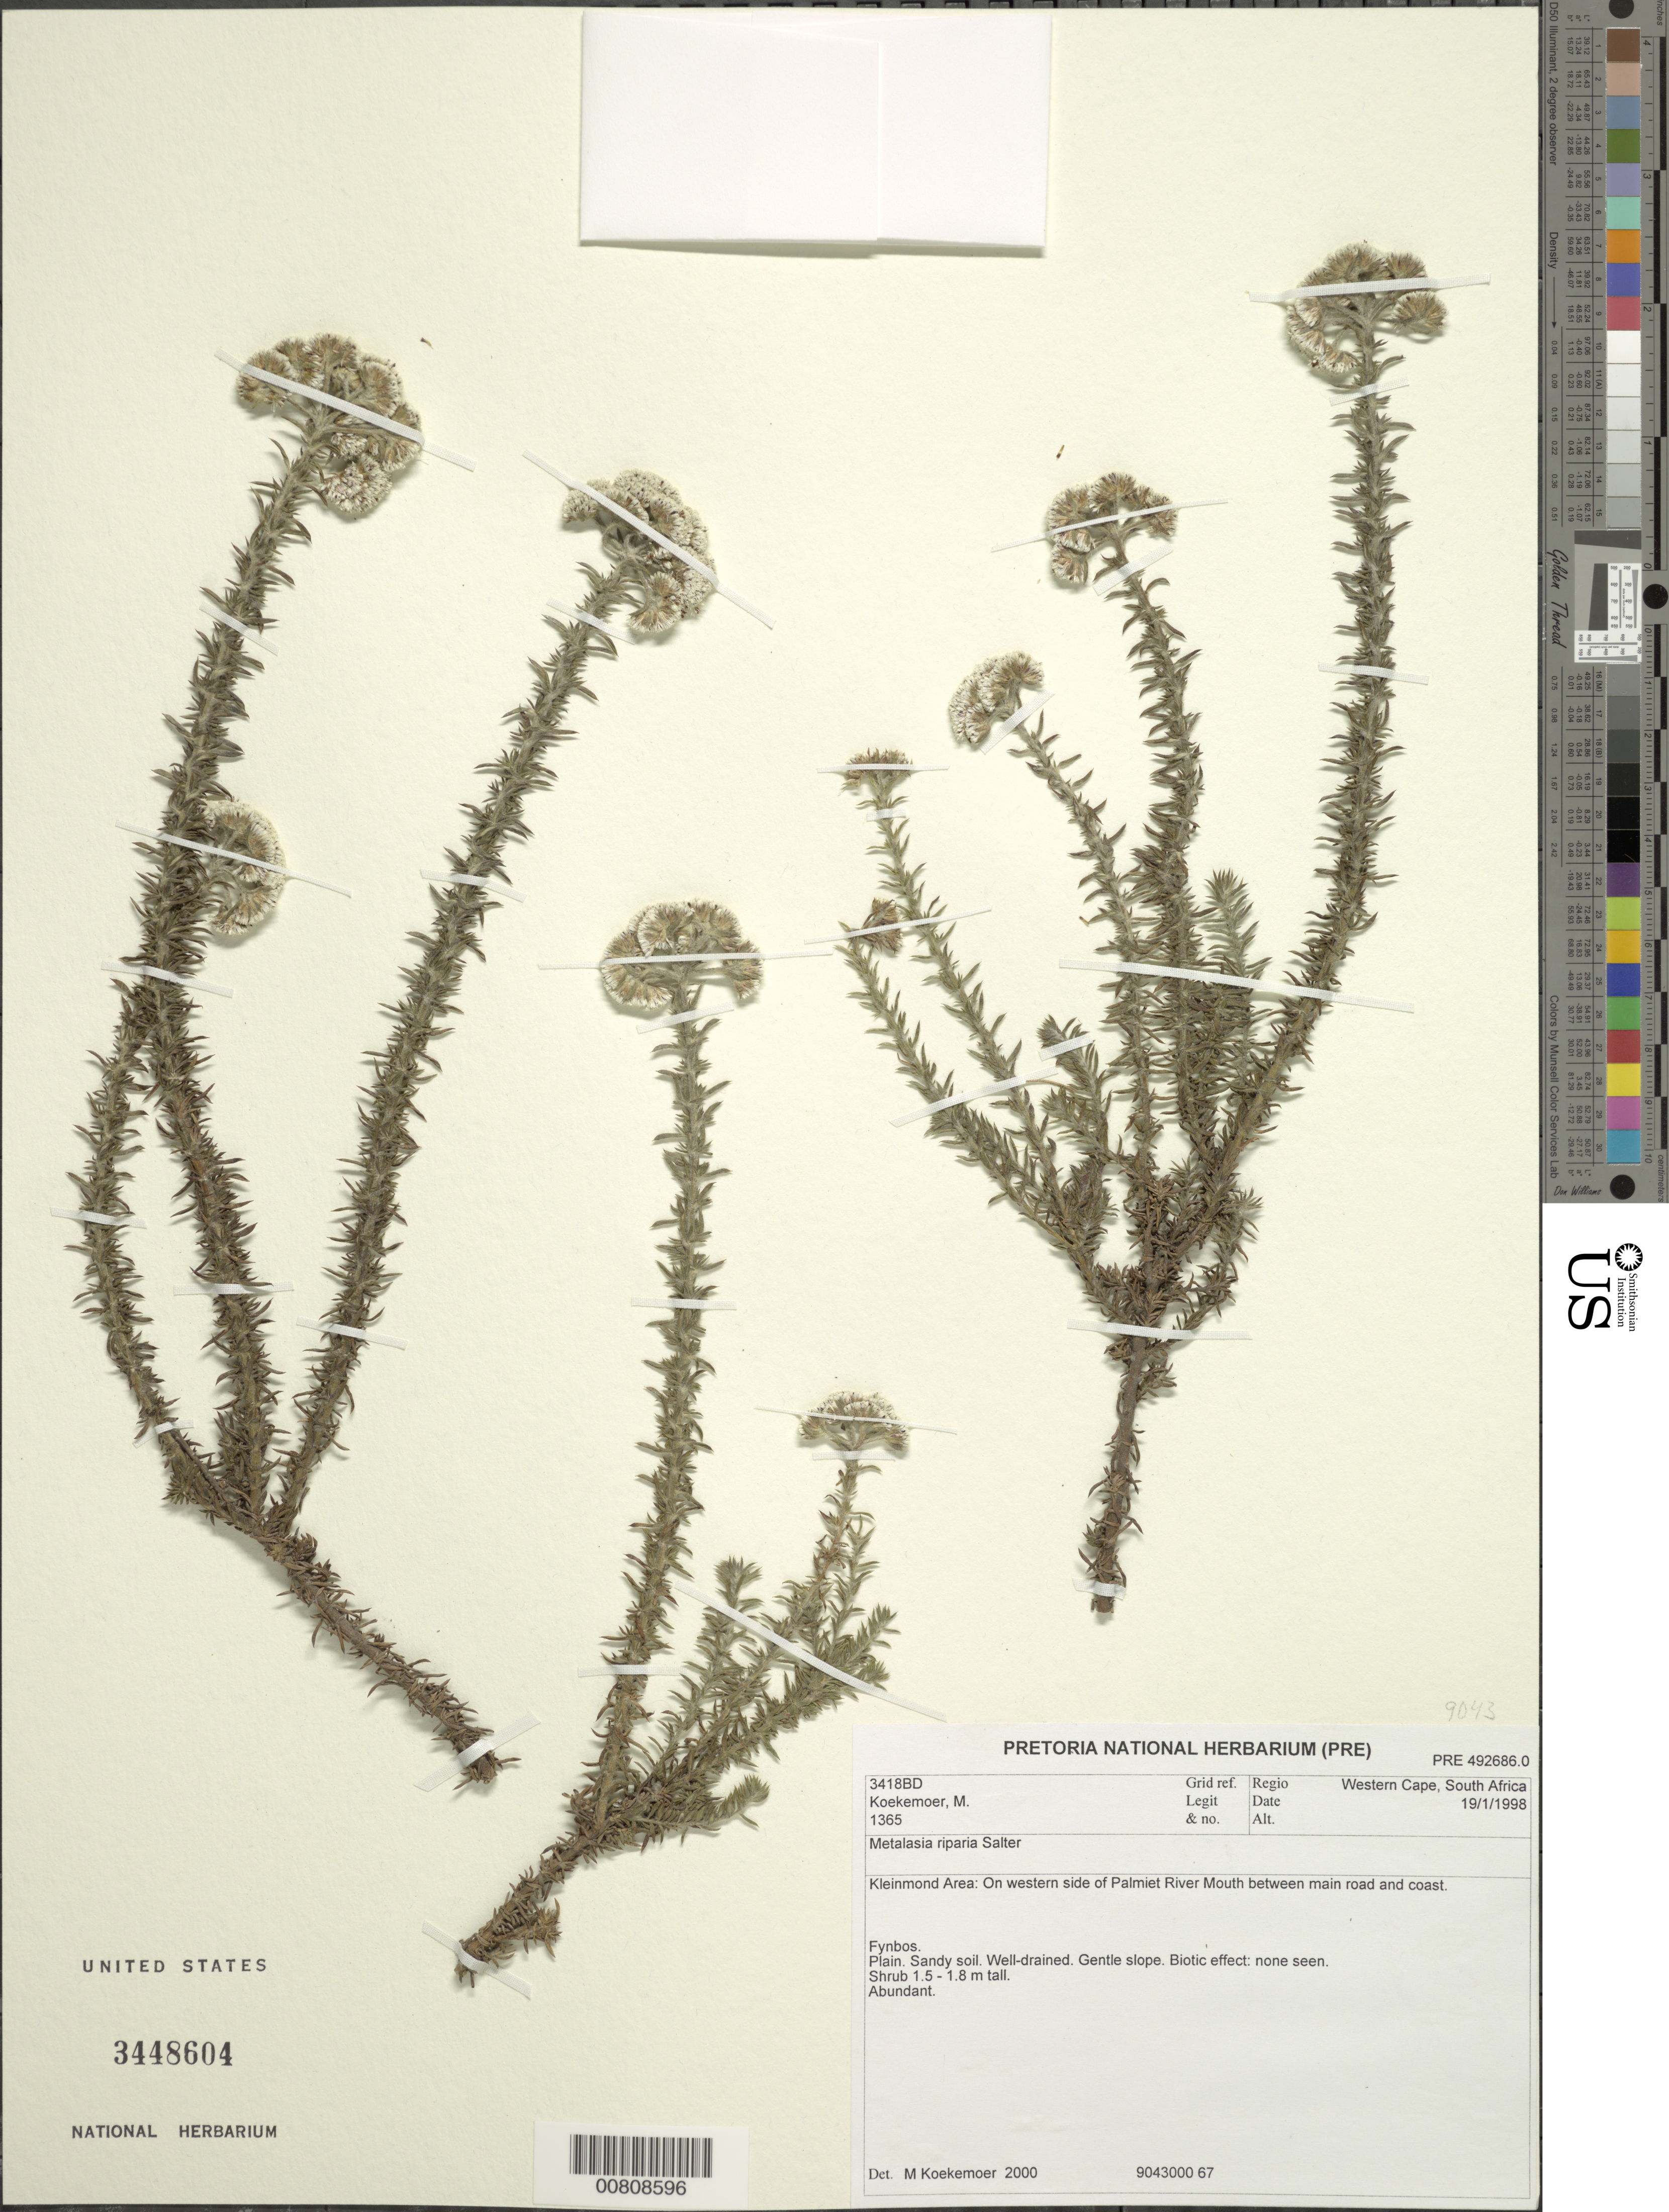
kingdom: Plantae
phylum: Tracheophyta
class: Magnoliopsida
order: Asterales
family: Asteraceae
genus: Metalasia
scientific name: Metalasia riparia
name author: T.M. Salter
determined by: Koekemoer, M.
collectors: M. Koekemoer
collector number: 1365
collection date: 1998-01-19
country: South Africa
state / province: Western Cape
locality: Kleinmond Area: on W side of Palmiet River Mouth, between main road and coast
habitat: Fynbos, sandy soil, well-drained, gentle slope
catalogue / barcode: US 3448604